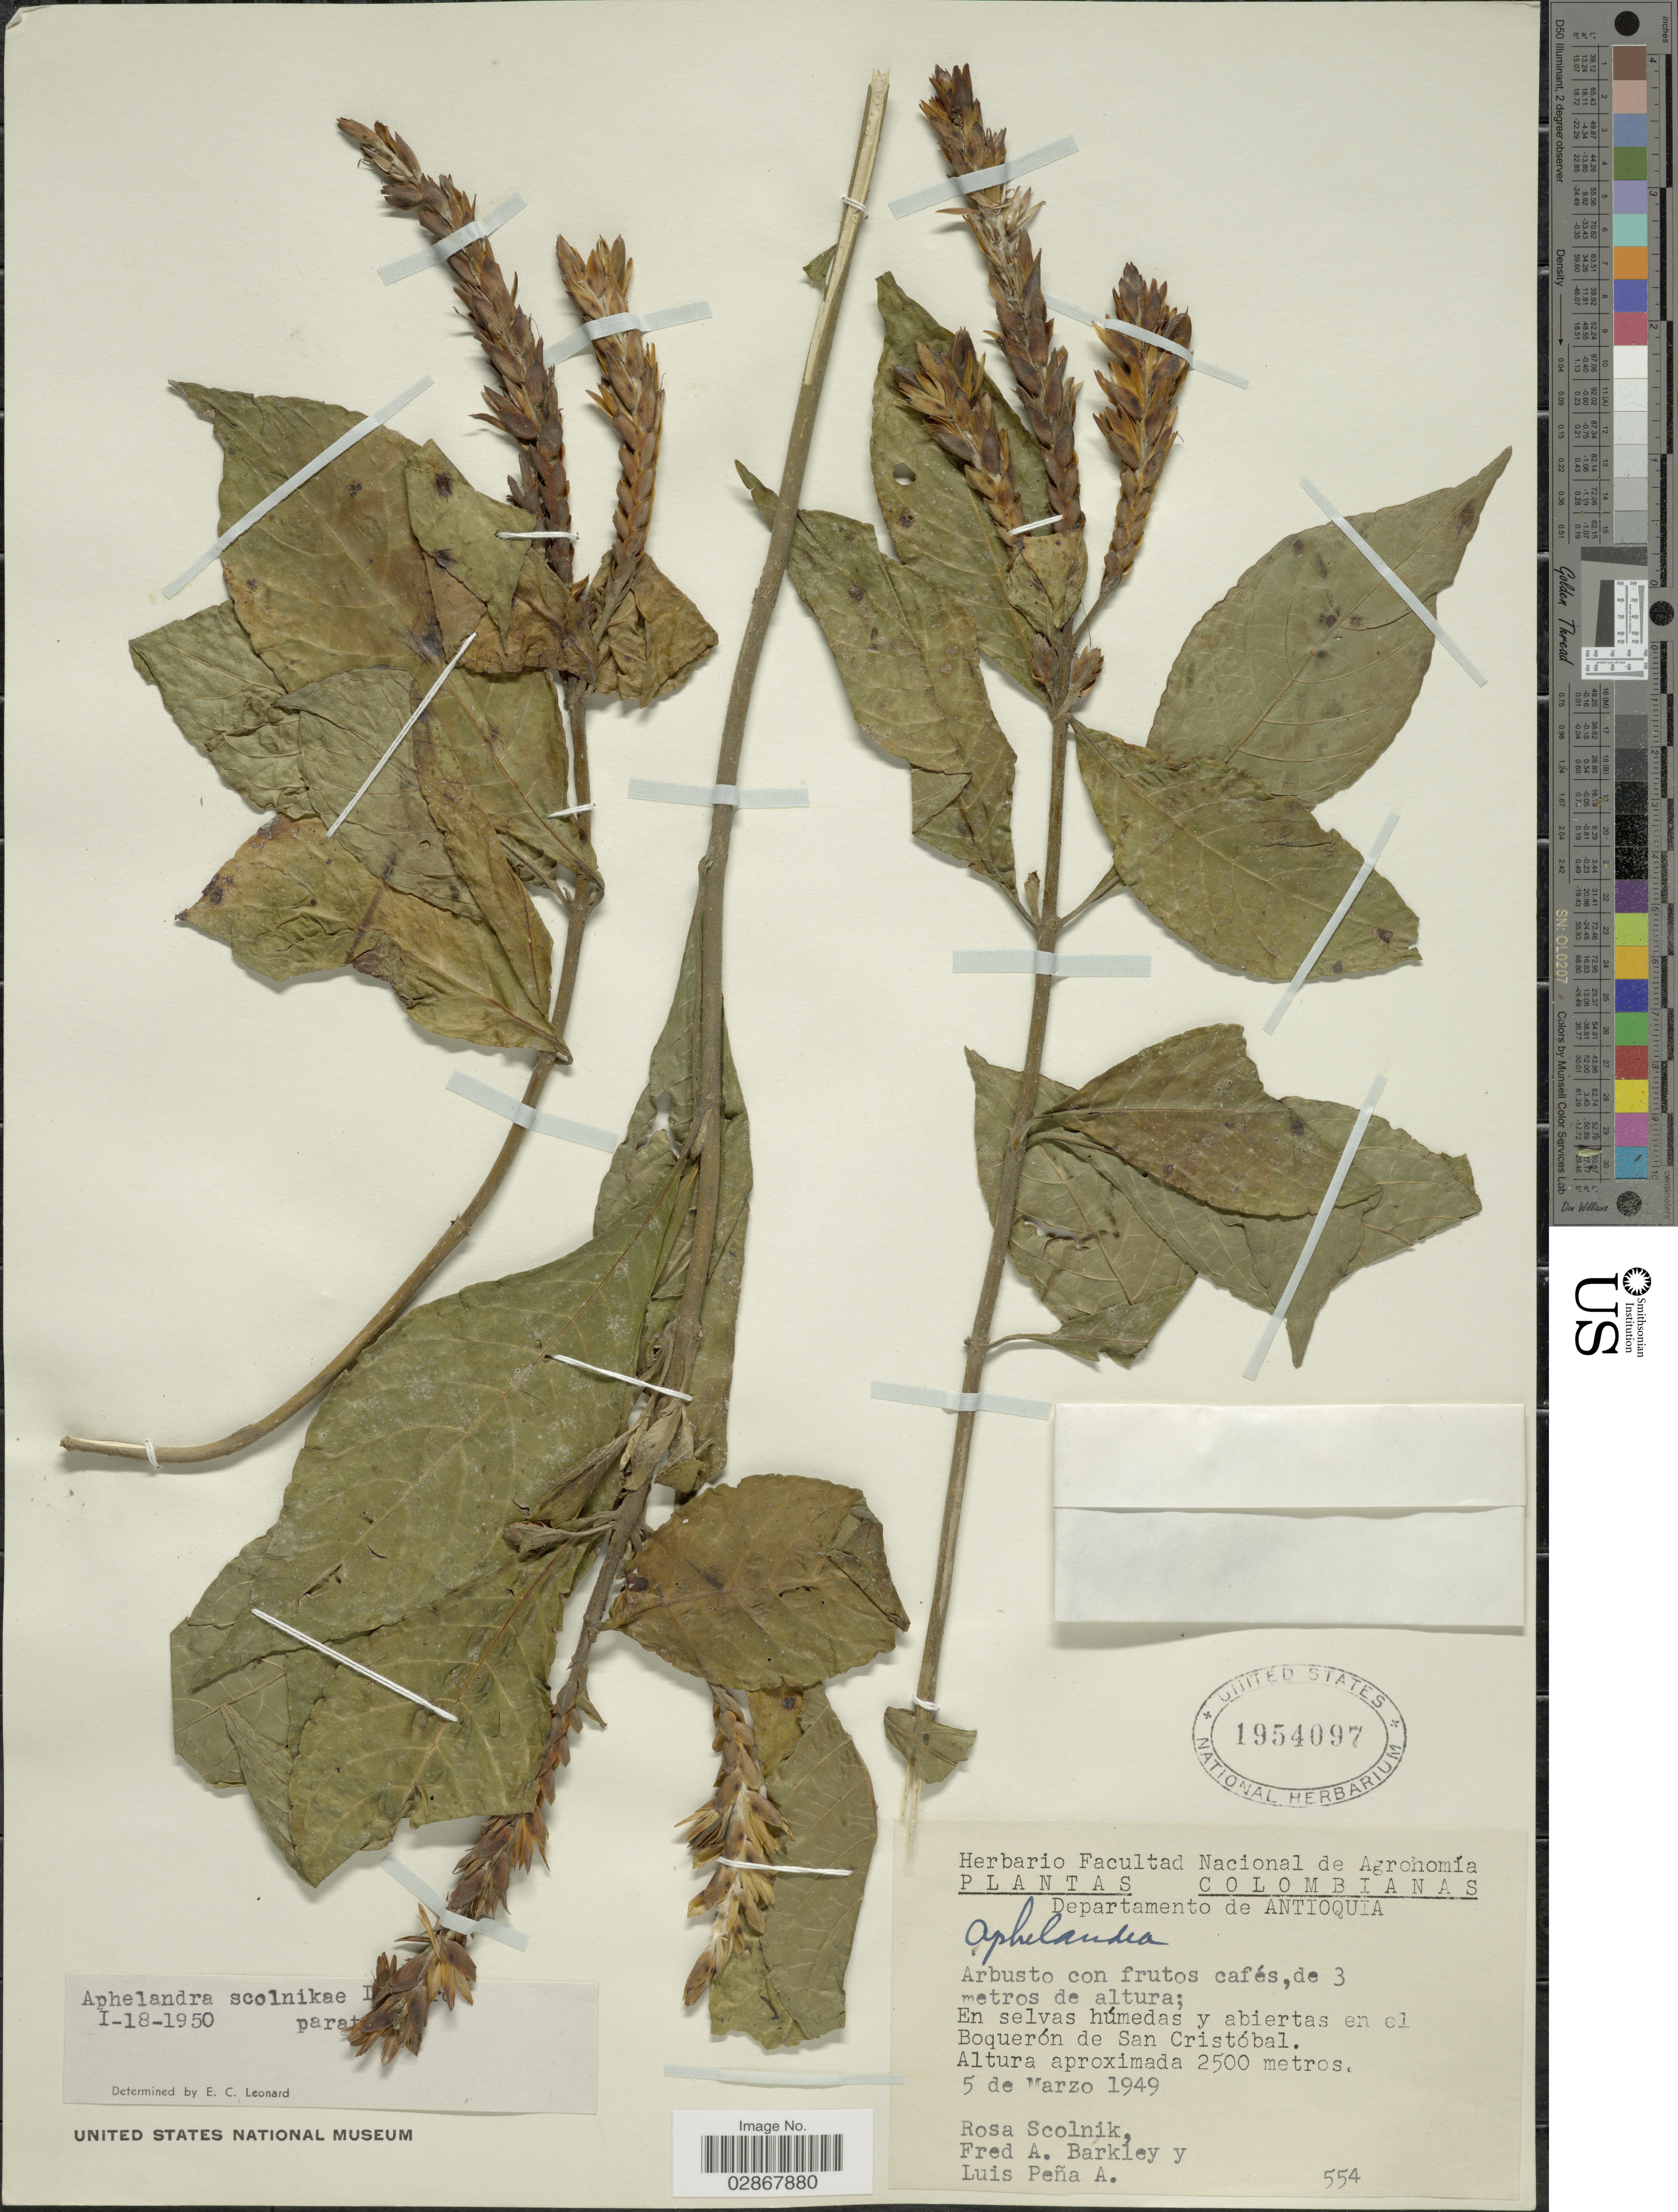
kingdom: Plantae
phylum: Tracheophyta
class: Magnoliopsida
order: Lamiales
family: Acanthaceae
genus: Aphelandra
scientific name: Aphelandra scolnikae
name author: Leonard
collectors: R. Scolnik, F. A. Barkley & L. Pena A.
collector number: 554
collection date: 1949-03-05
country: Colombia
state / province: Antioquia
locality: Departamento de Antioquia. En el Boquerón de San Cristóbal.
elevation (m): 2500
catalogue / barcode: US 1954097